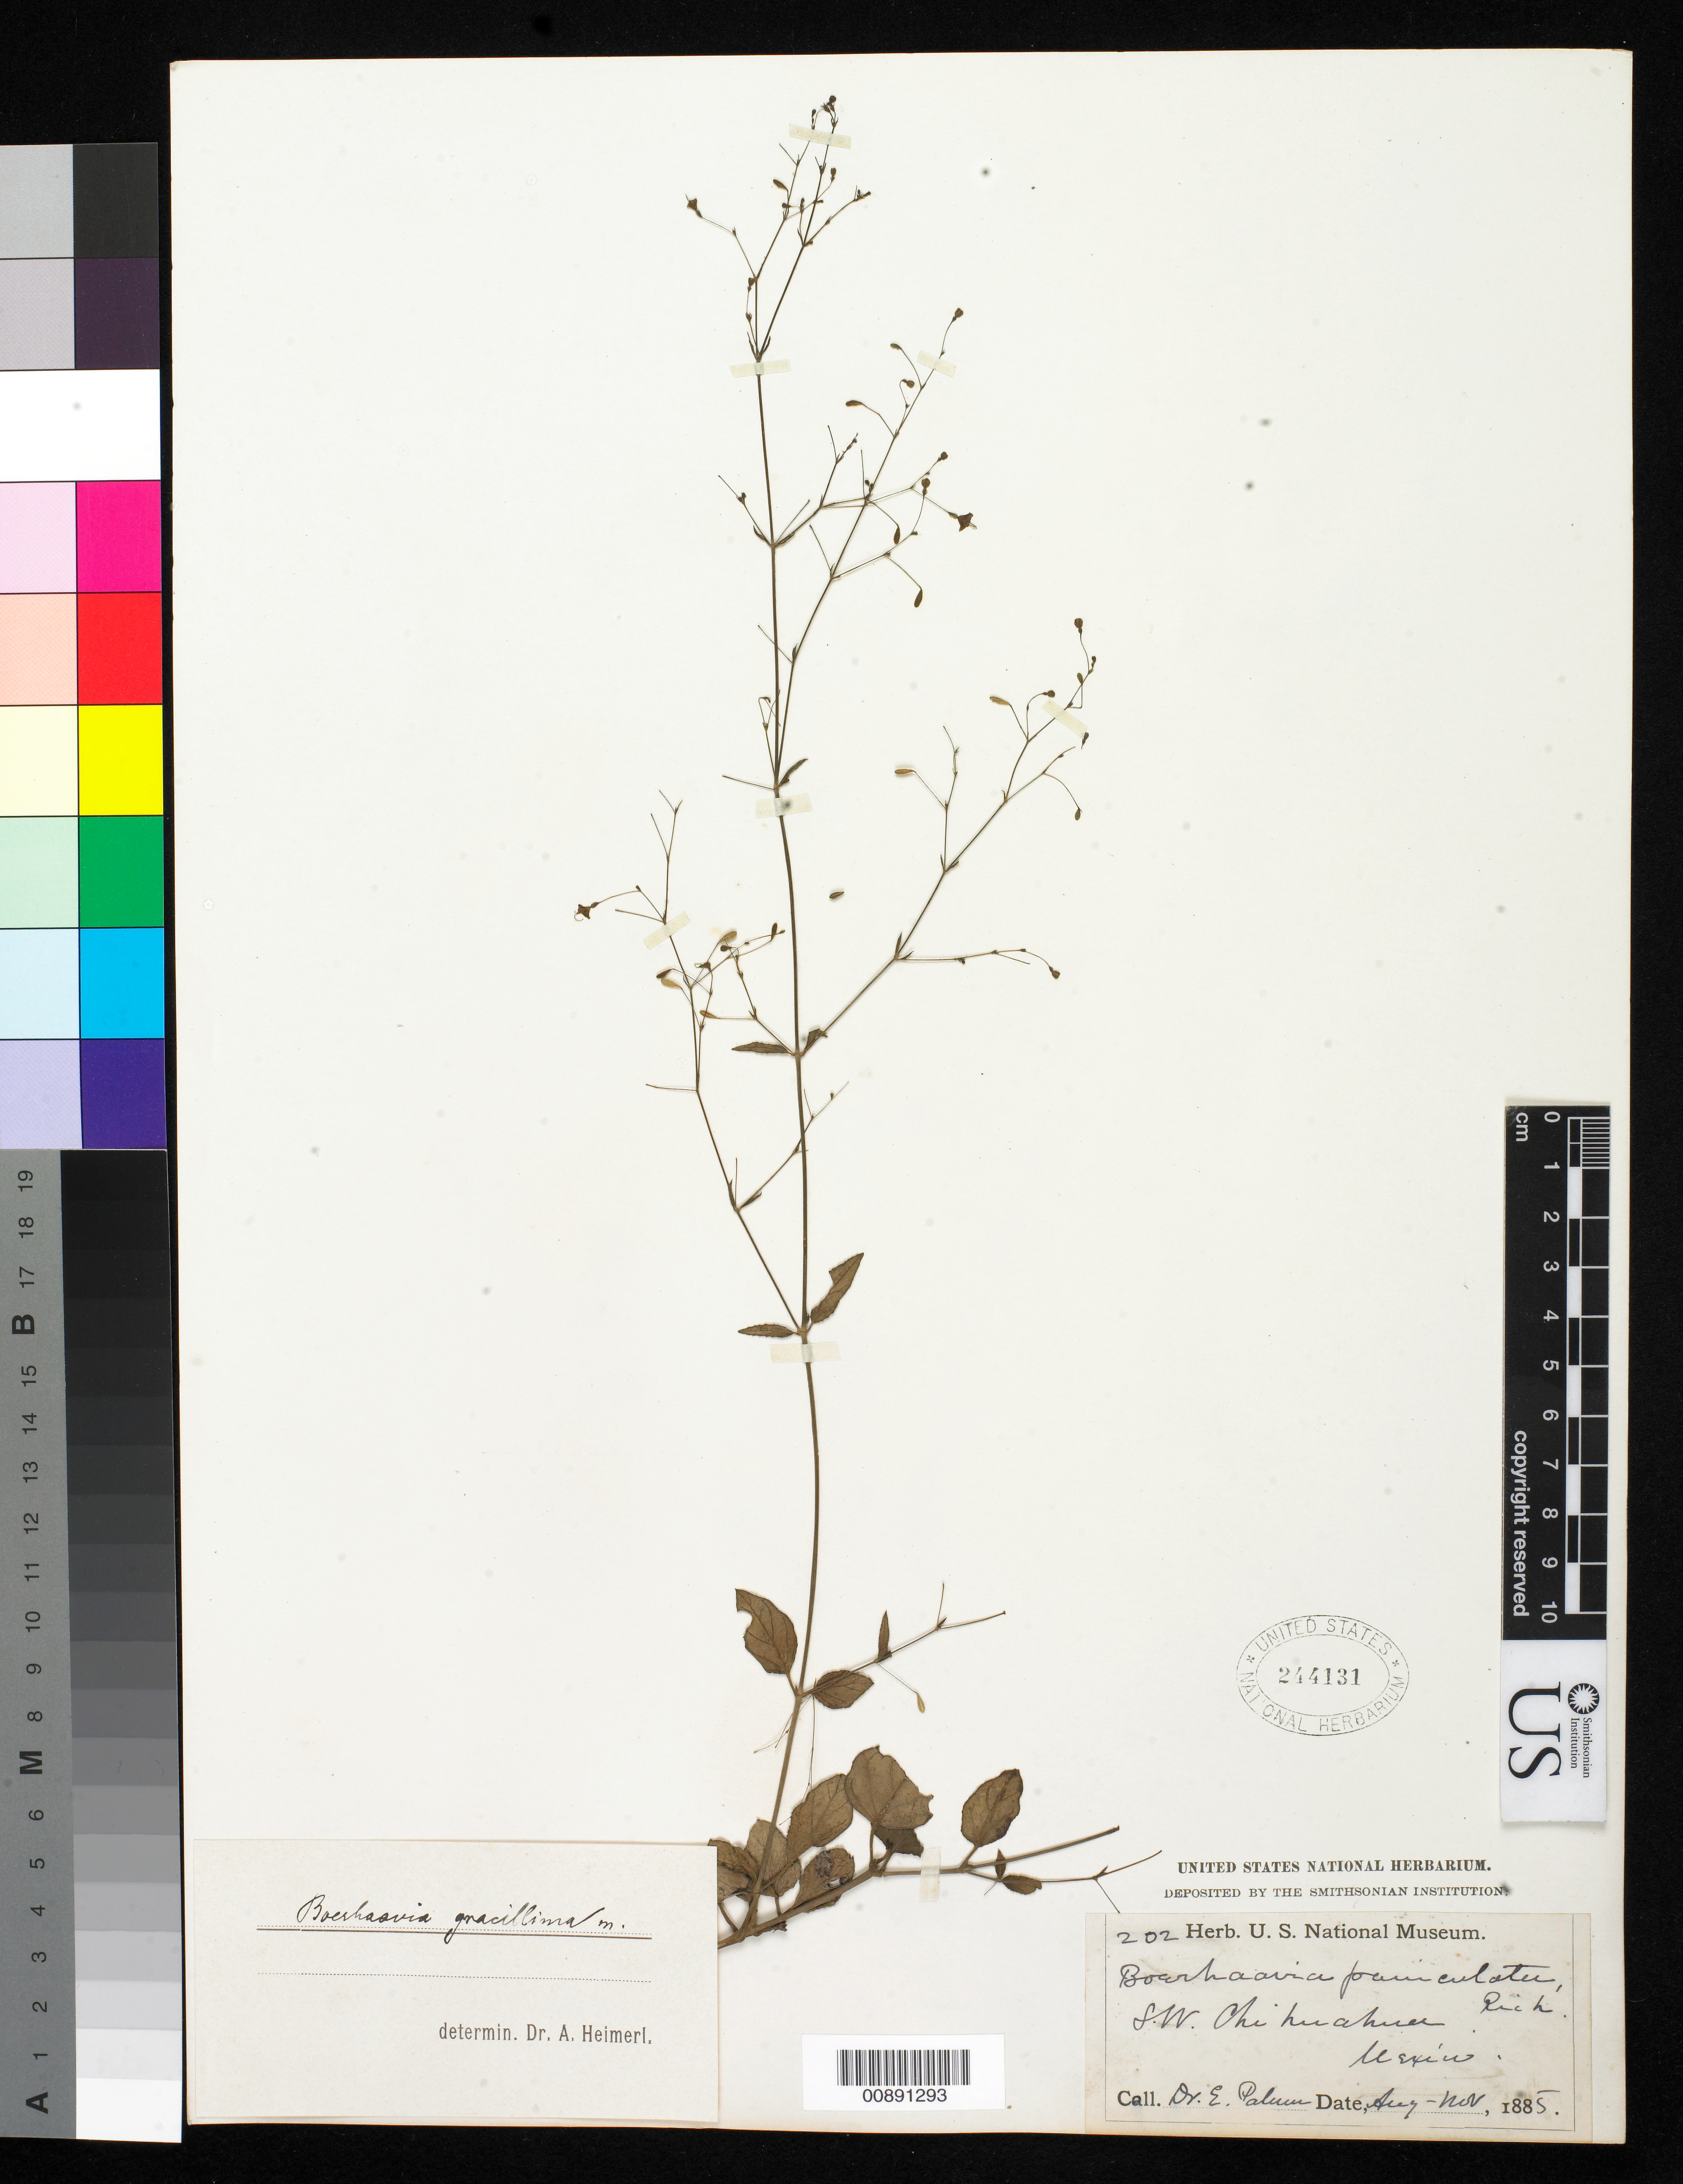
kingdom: Plantae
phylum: Tracheophyta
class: Magnoliopsida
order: Caryophyllales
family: Nyctaginaceae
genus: Boerhavia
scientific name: Boerhavia gracillima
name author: Heimerl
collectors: E. Palmer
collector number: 202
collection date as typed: Aug 1885 to -- Nov 1885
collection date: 1885-08/1885-11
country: Mexico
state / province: Chihuahua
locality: South-Western Chihuahua.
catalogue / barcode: US 244131